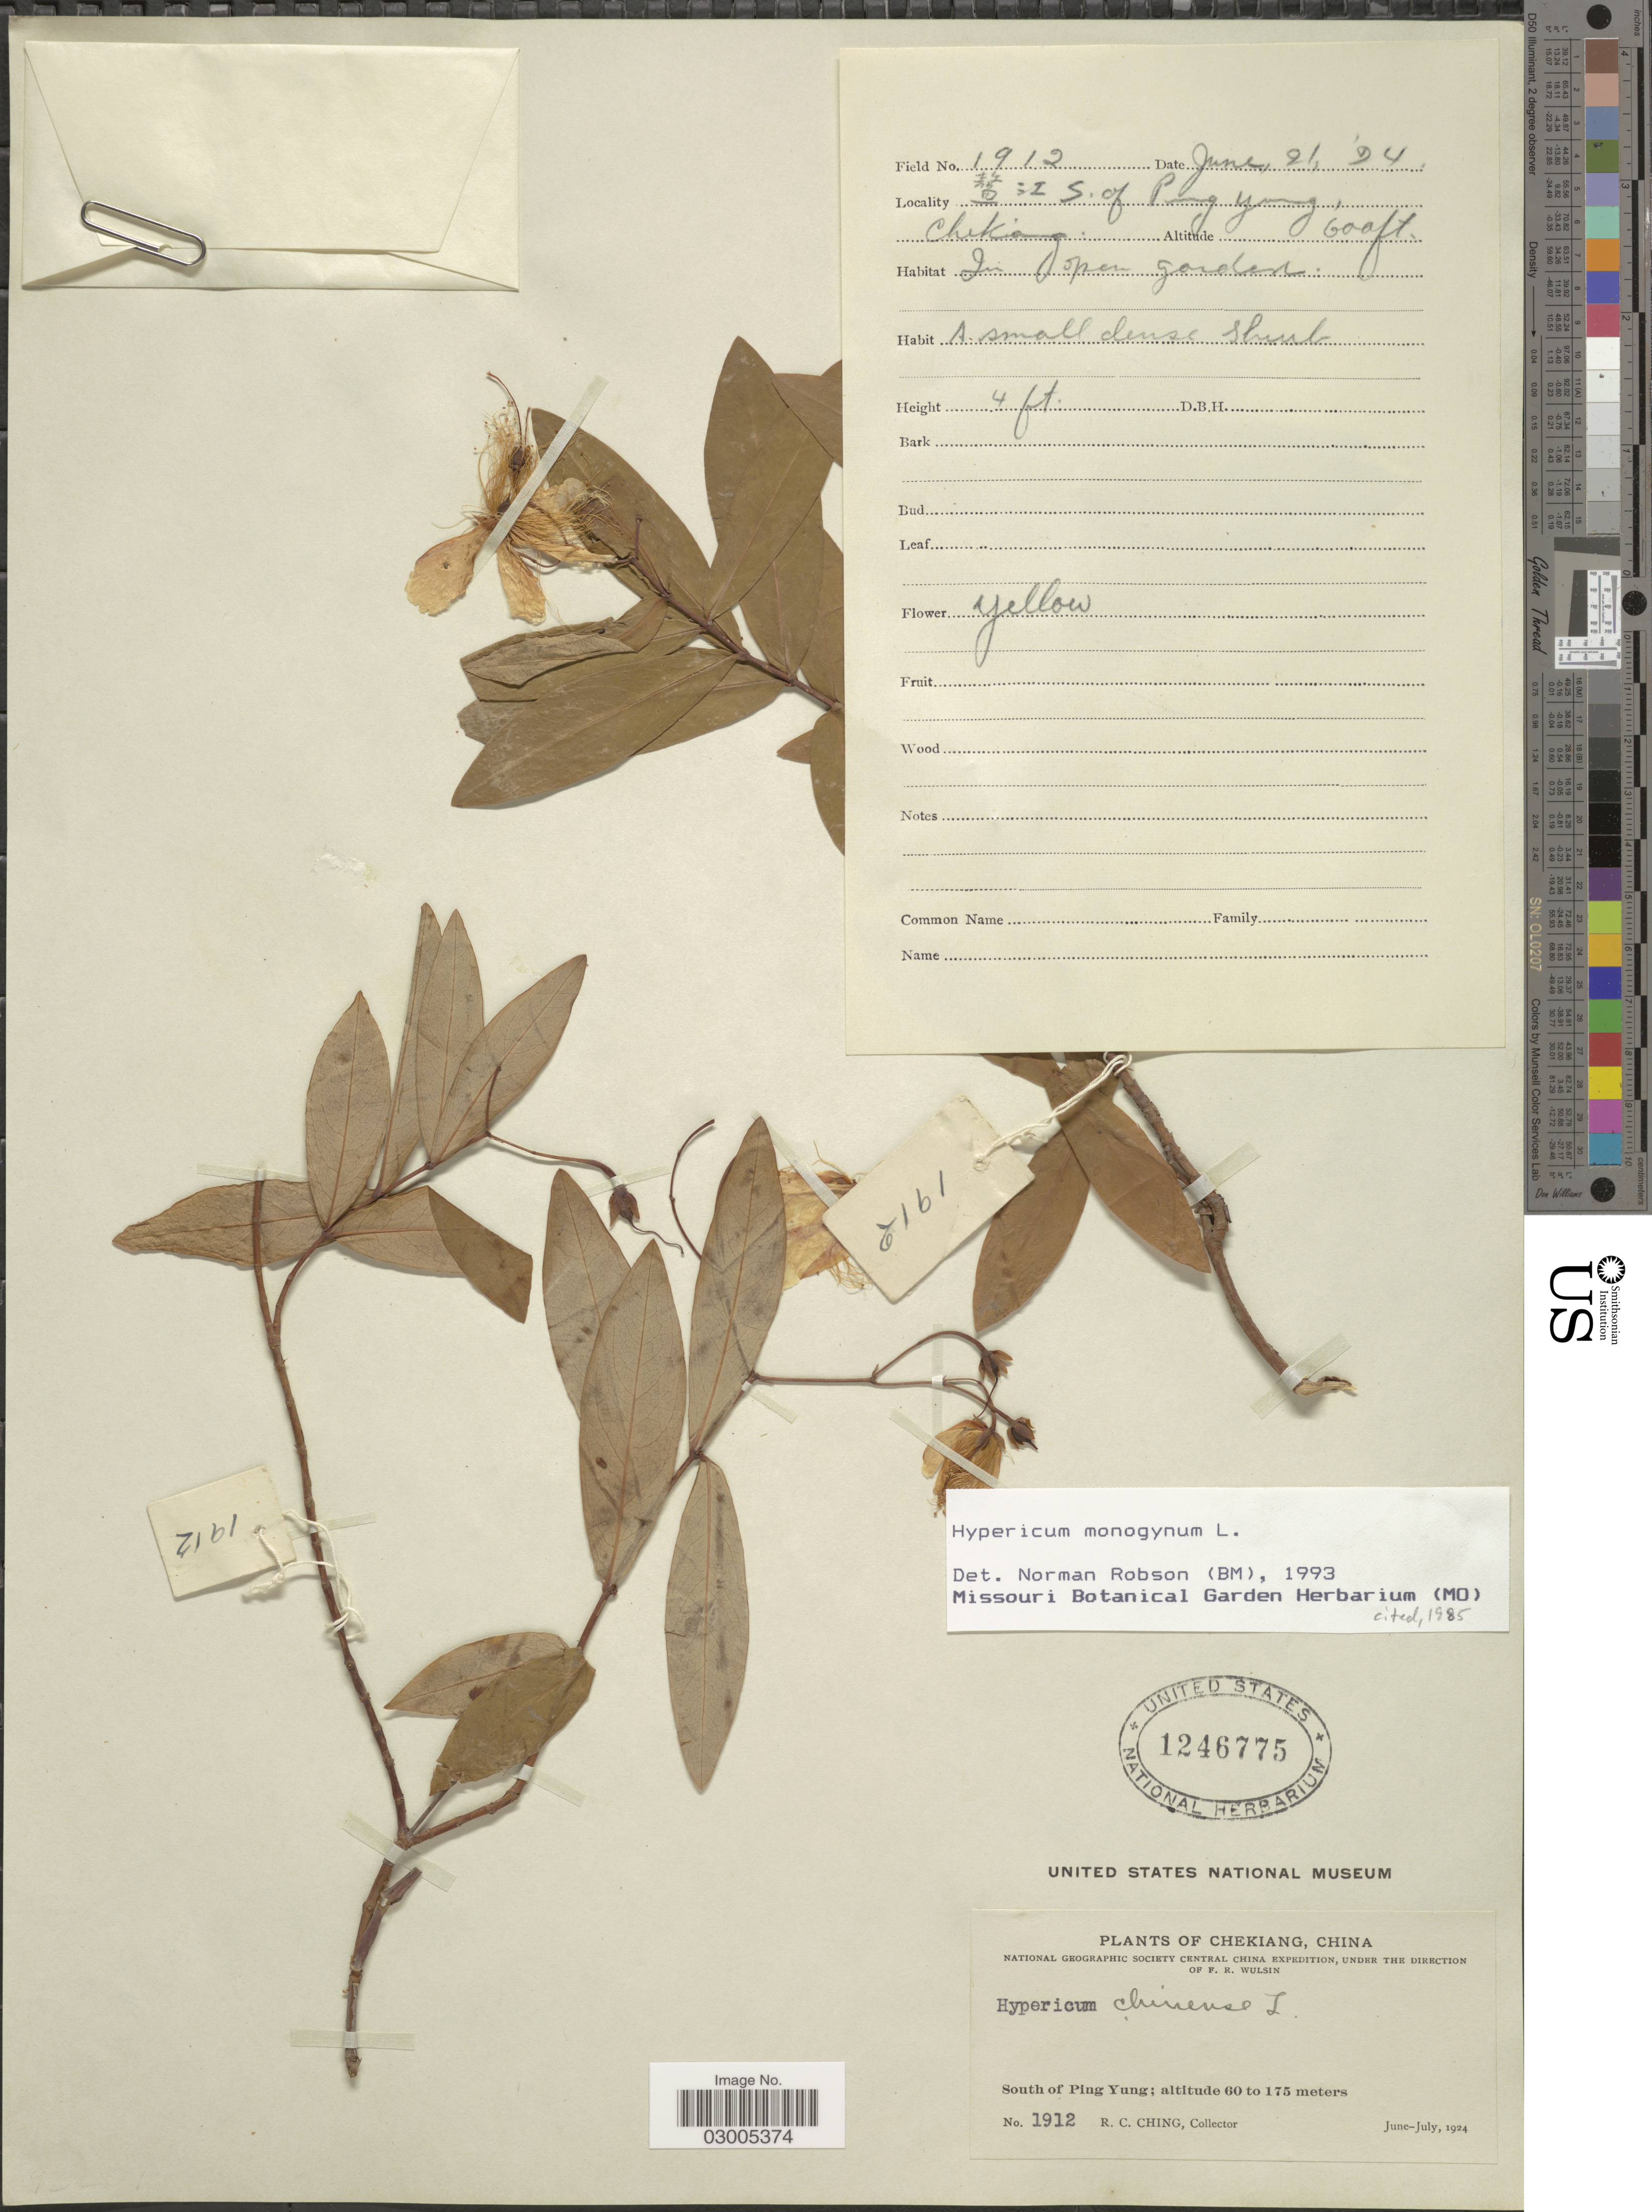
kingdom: Plantae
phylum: Tracheophyta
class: Magnoliopsida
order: Malpighiales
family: Hypericaceae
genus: Hypericum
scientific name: Hypericum monogynum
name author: L.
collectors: R. C. Ching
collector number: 1912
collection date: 1924-06-21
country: China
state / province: Zhejiang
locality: Chekiang. South of Ping Yung. In open garden.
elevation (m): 183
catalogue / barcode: US 1246775